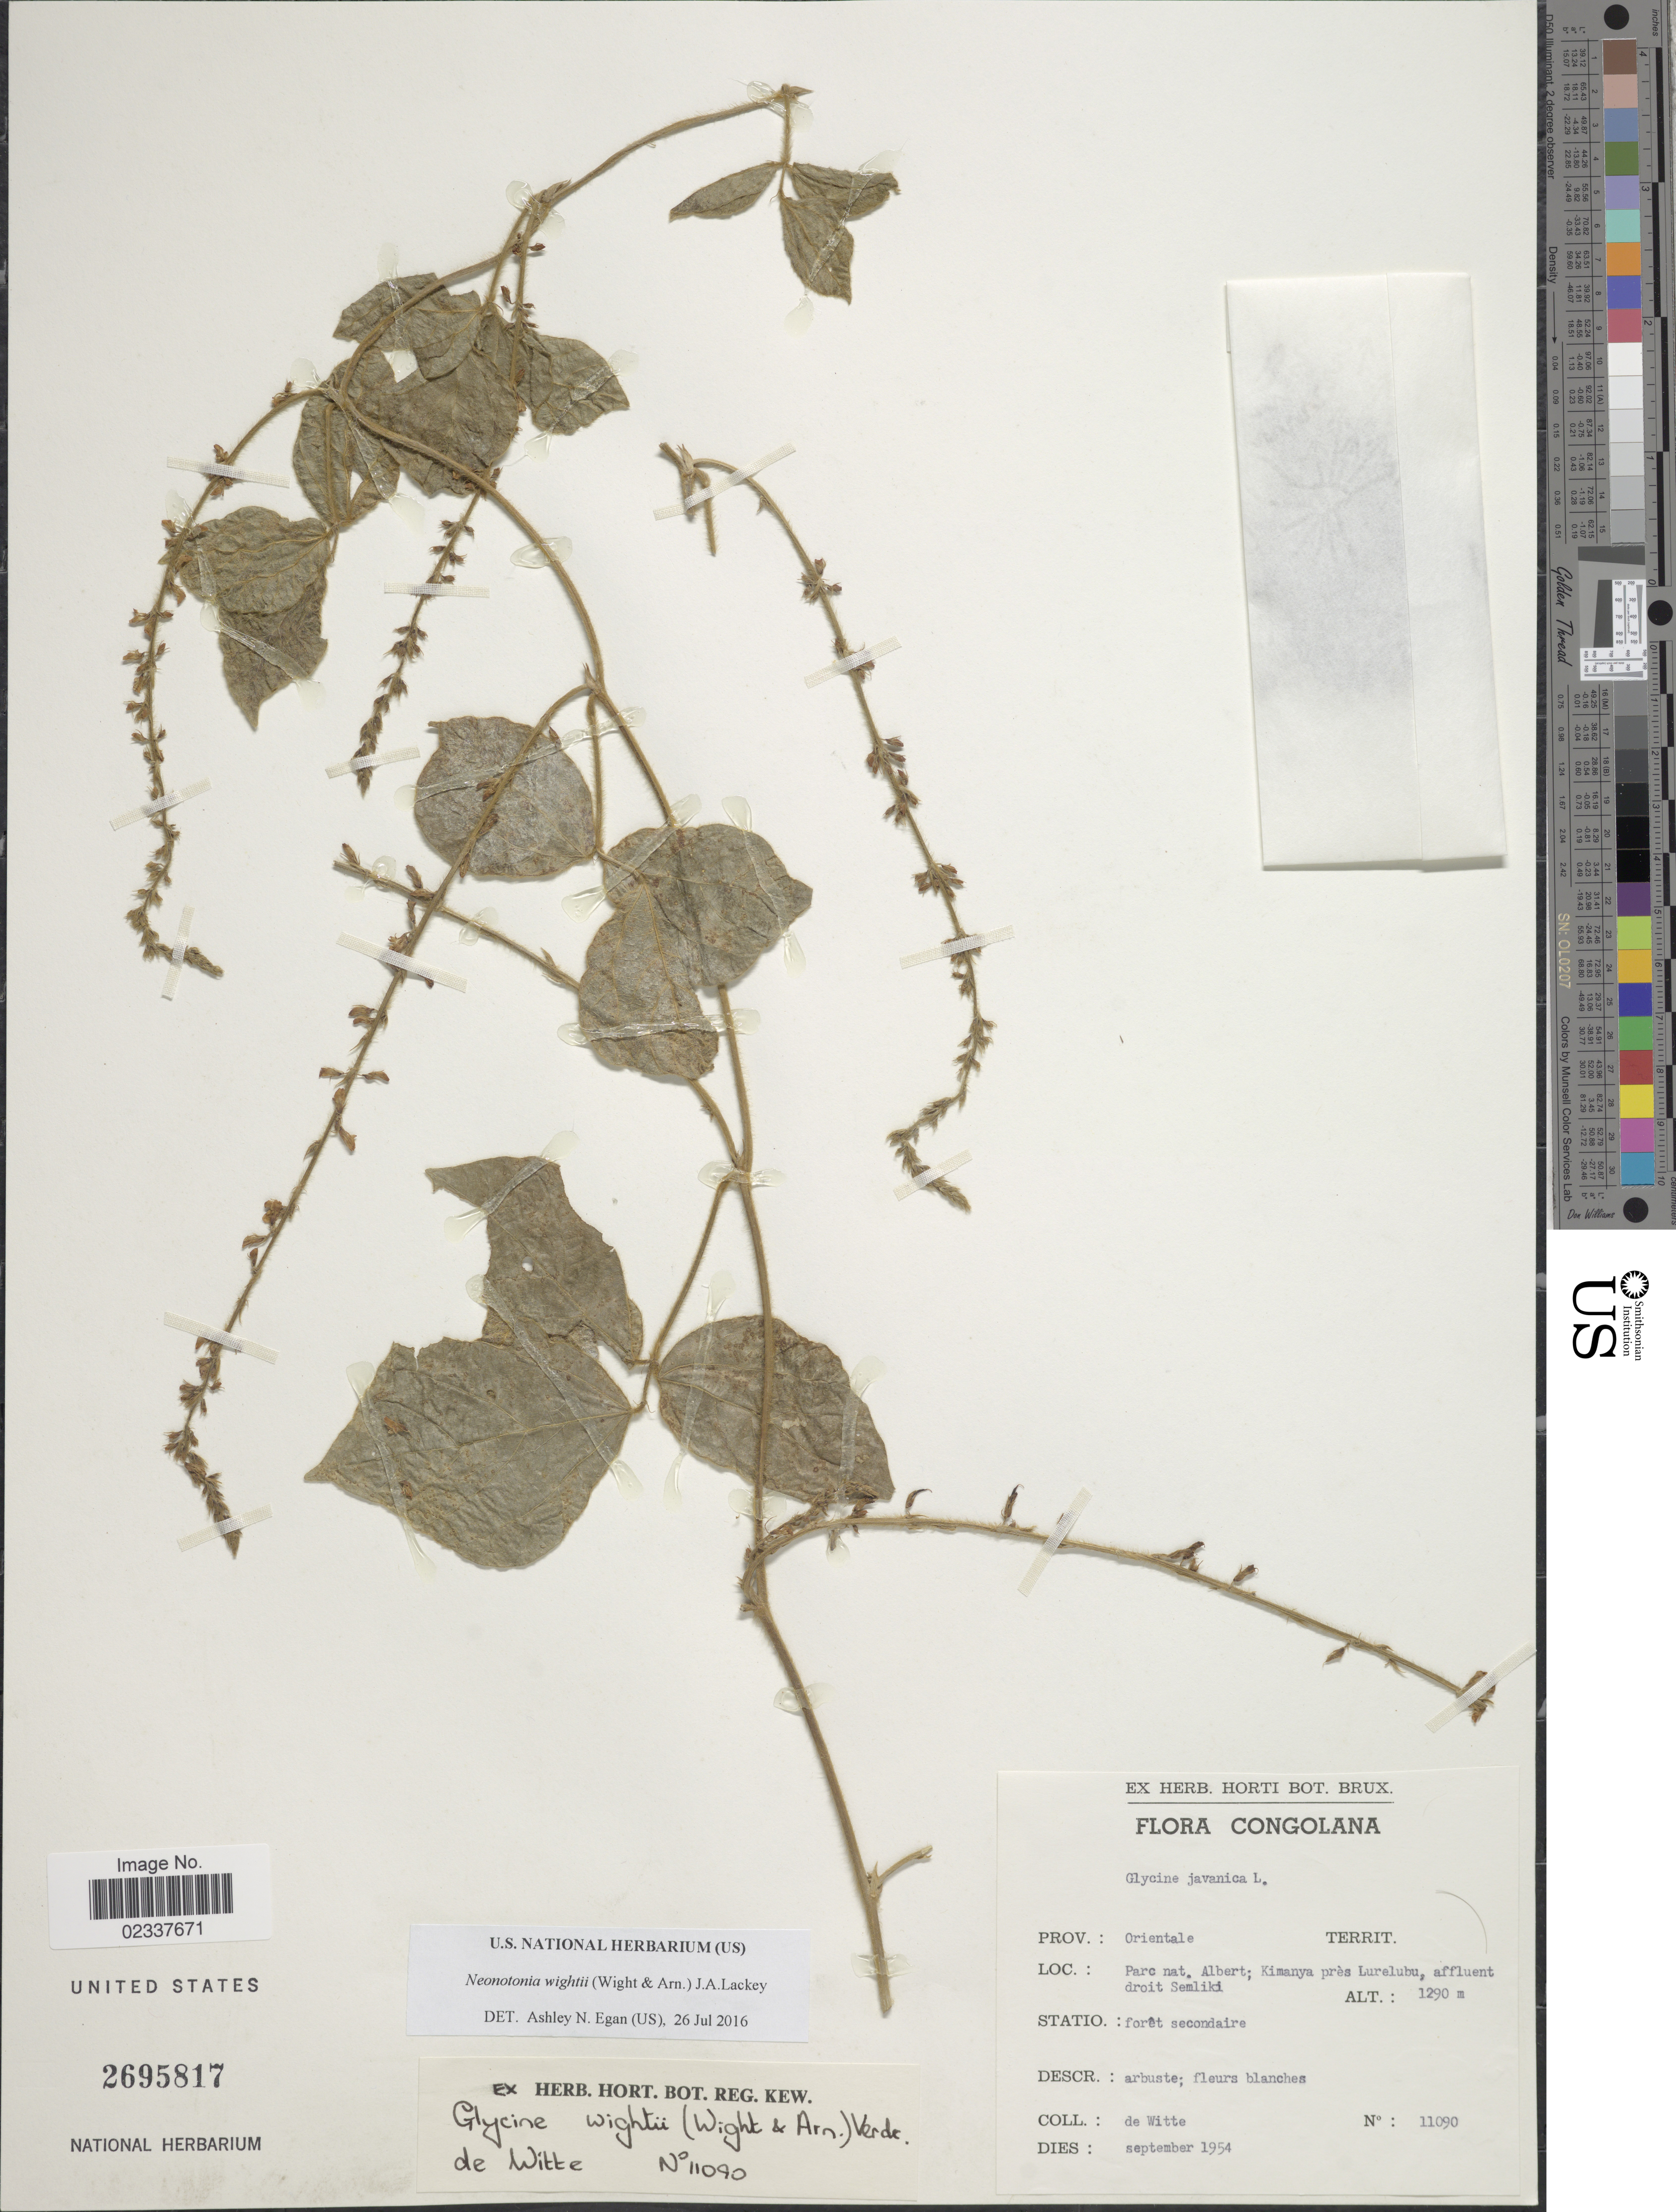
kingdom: Plantae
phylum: Tracheophyta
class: Magnoliopsida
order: Fabales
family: Fabaceae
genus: Neonotonia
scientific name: Neonotonia wightii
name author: (Arn.) J.A. Lackey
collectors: -. de Witte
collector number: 11090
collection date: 1954-09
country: Congo, Democratic Republic of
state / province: Nord-Kivu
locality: Congolana, Parc. Nat. Albert, Kimanya pres Lurelubu, affluent droit Semliki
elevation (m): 1290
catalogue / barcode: US 2695817